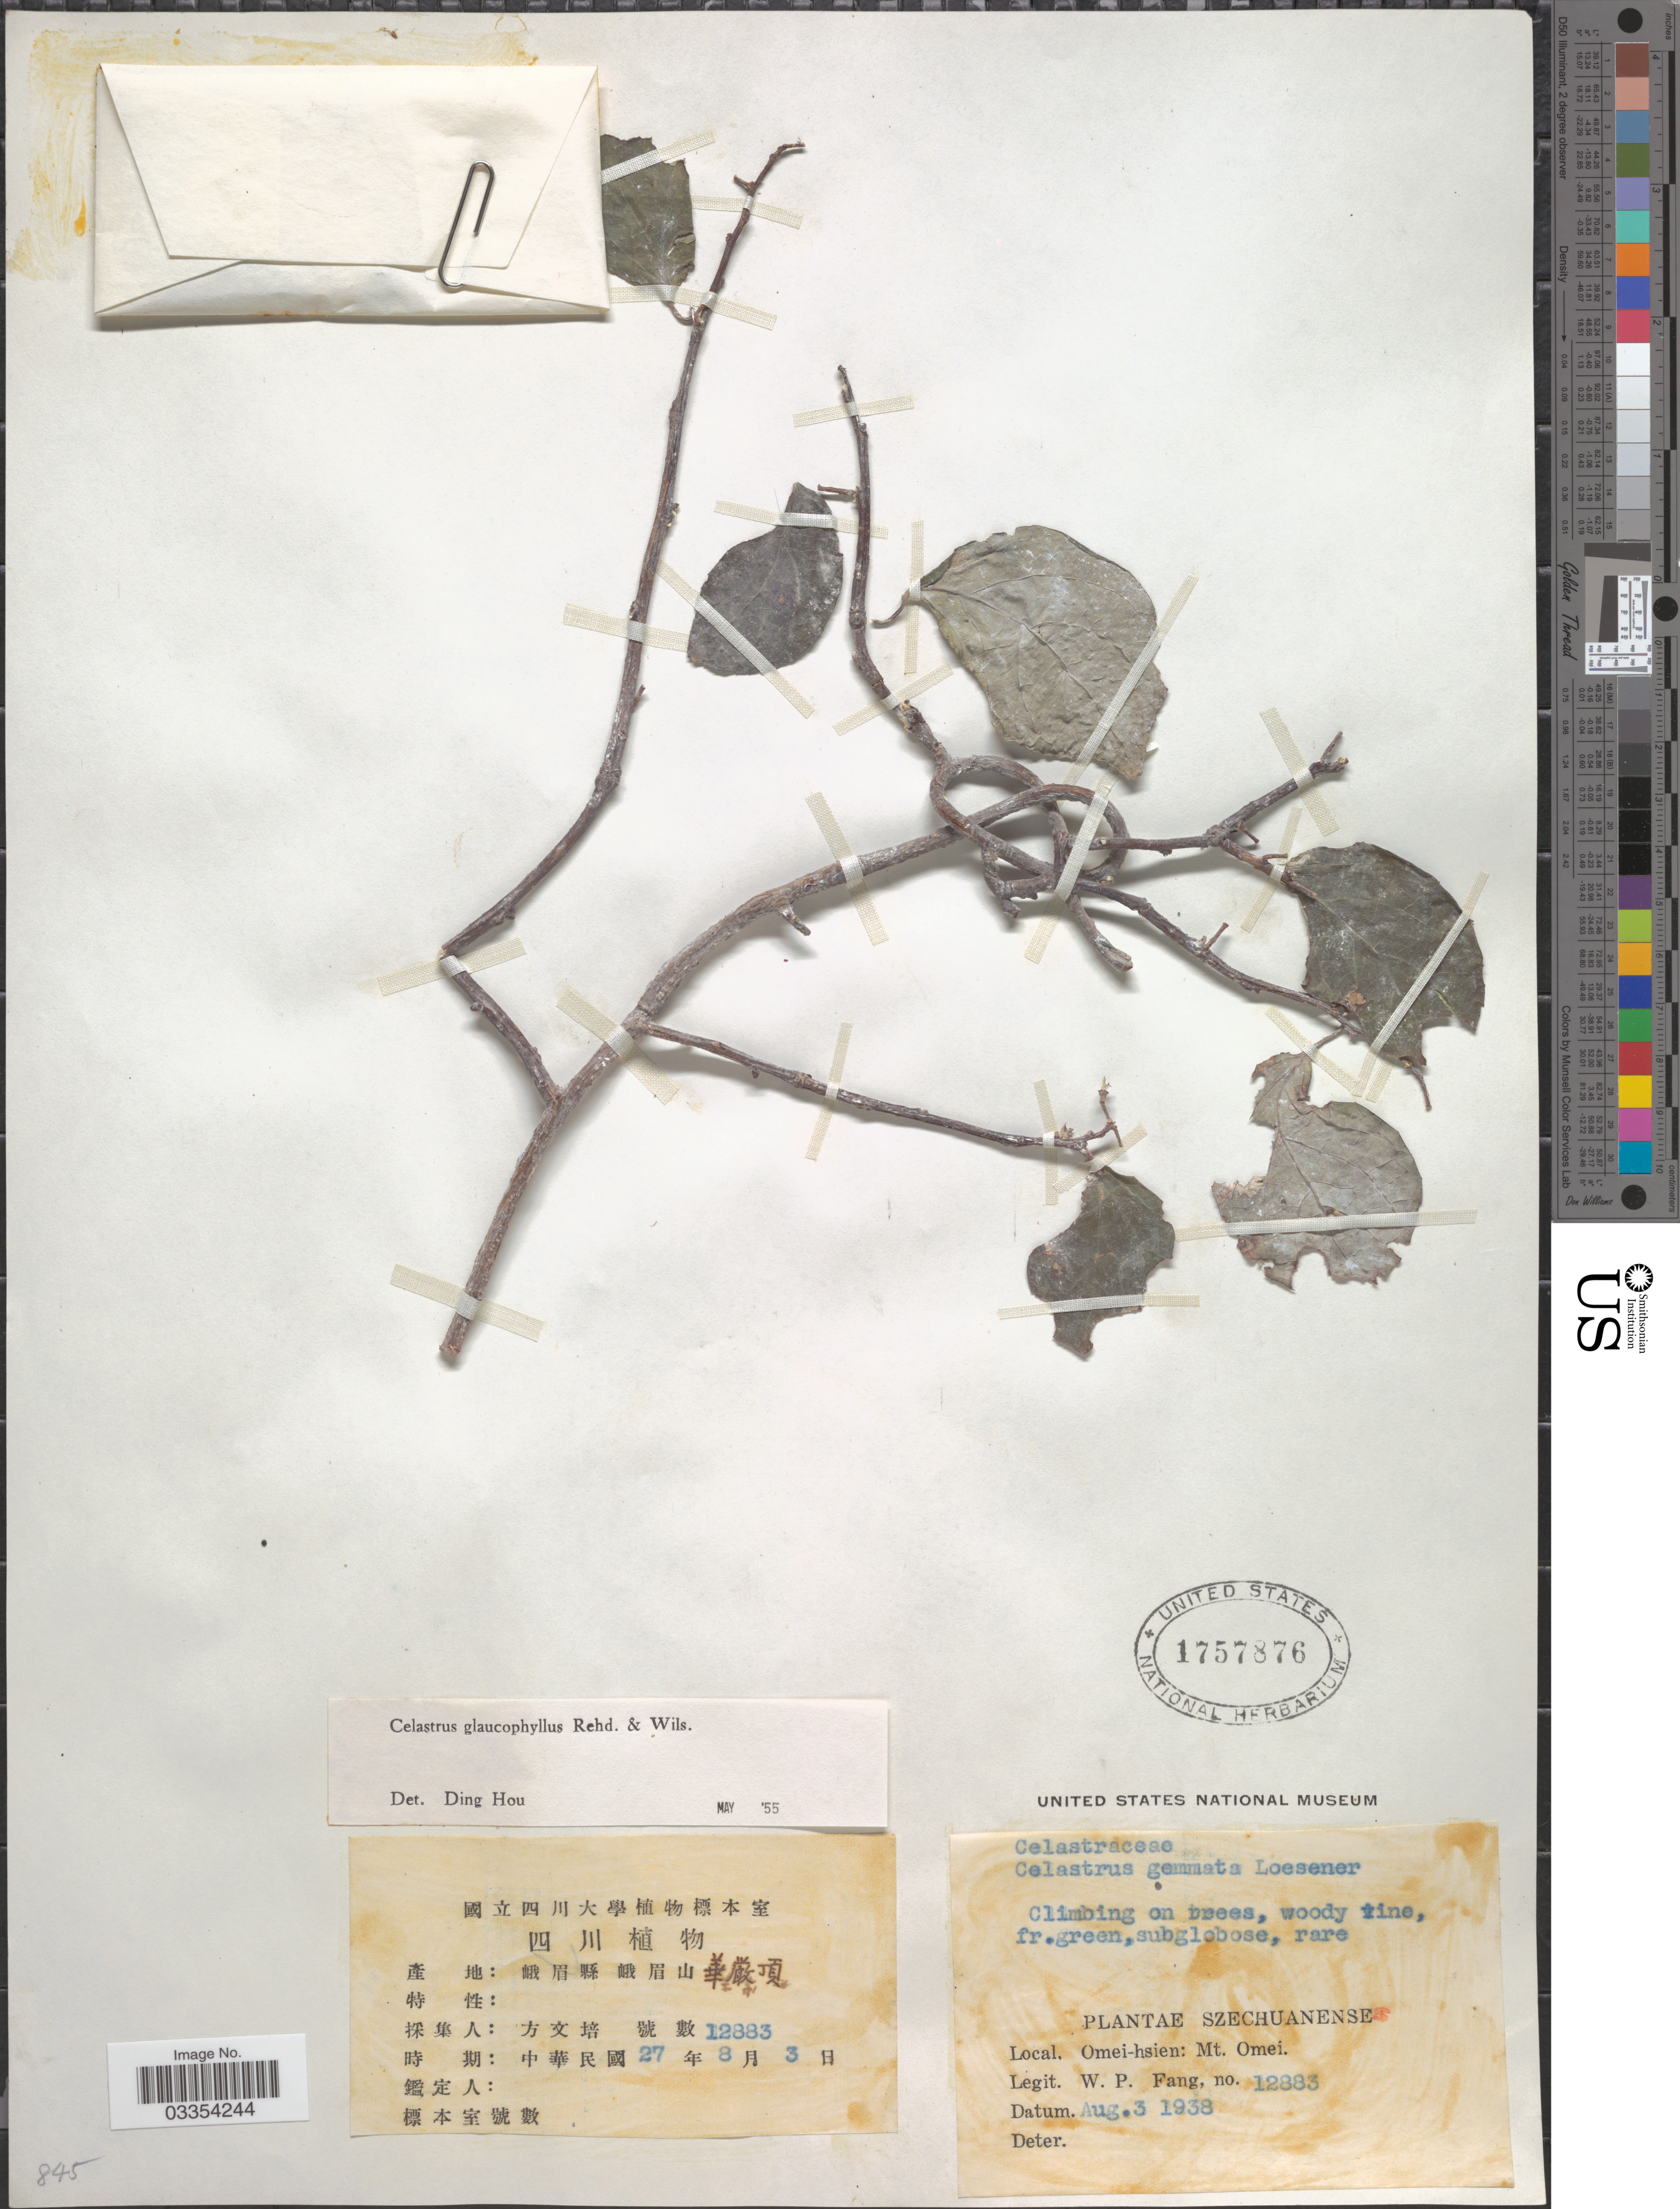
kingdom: Plantae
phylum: Tracheophyta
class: Magnoliopsida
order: Celastrales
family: Celastraceae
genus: Celastrus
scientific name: Celastrus glaucophyllus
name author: Rehder & E.H. Wilson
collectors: W. P. Fang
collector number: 12883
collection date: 1938-08-03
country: China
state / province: Sichuan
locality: Szechuanenses. Omei-hsien: Mt. Omei.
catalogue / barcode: US 1757876